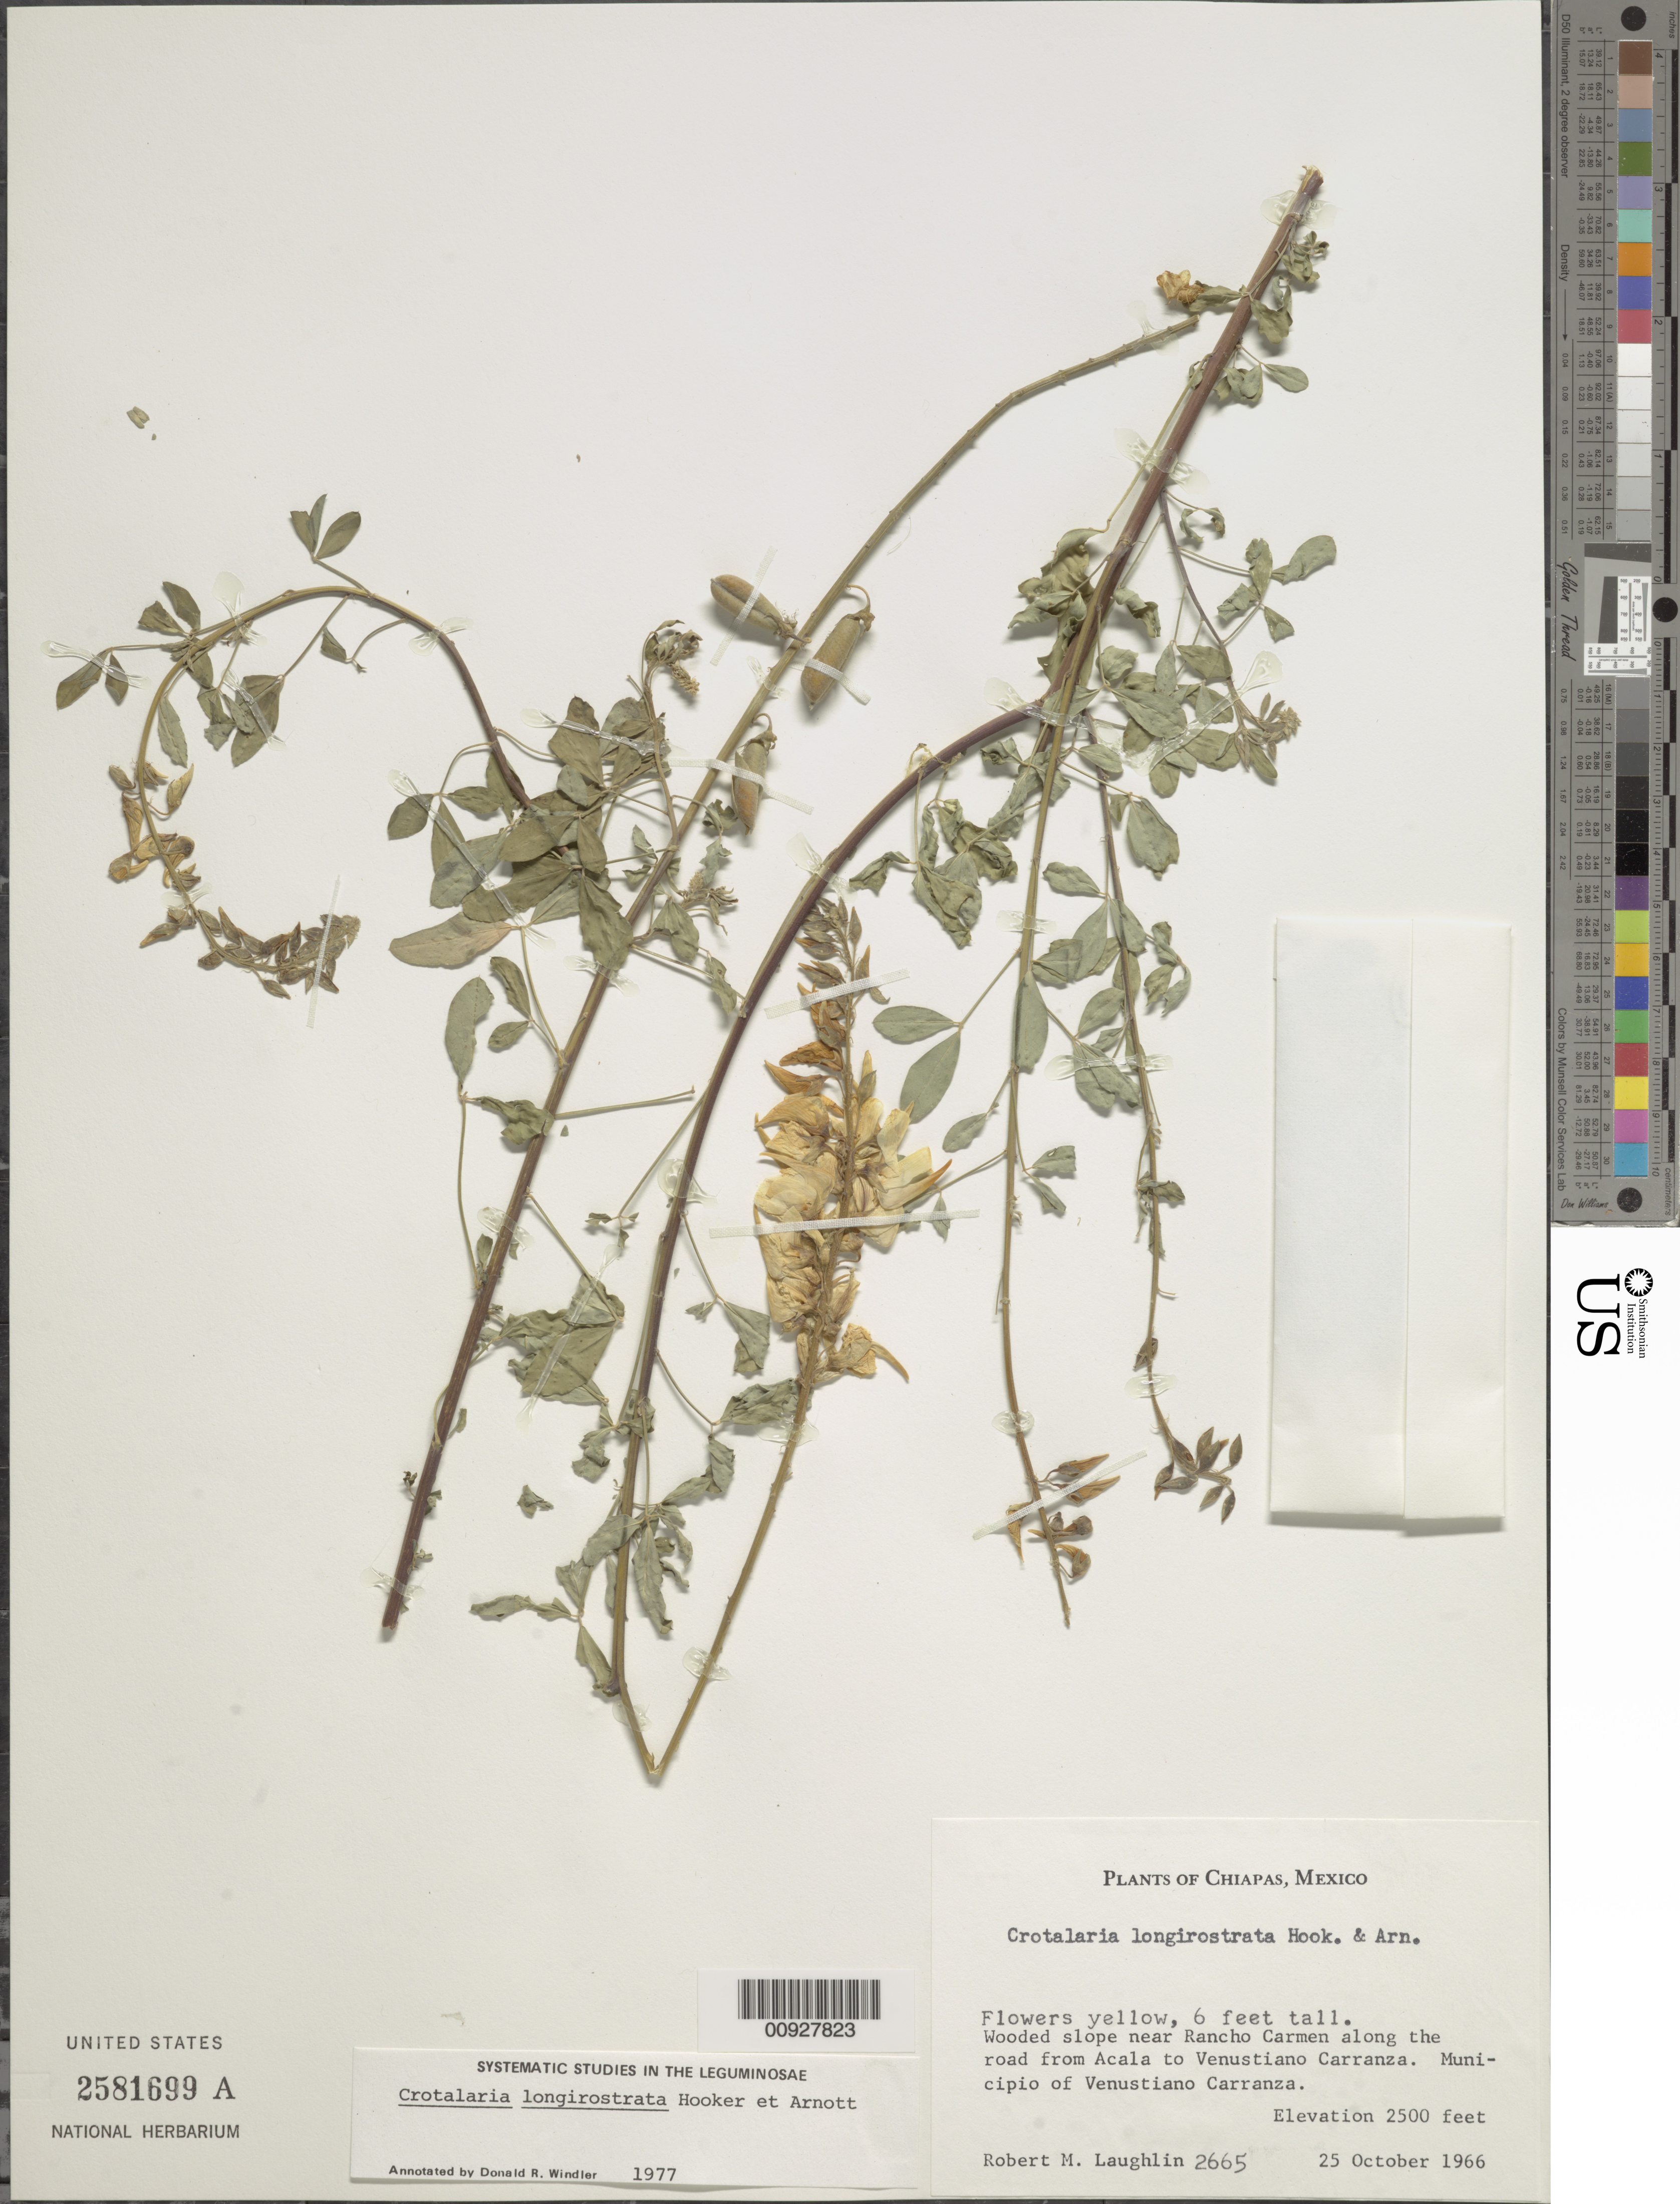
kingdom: Plantae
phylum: Tracheophyta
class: Magnoliopsida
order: Fabales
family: Fabaceae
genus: Crotalaria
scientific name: Crotalaria longirostrata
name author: Hook. & Arn.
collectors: R. M. Laughlin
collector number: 2665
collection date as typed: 25 Oct 1966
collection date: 1966-10-25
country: Mexico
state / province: Chiapas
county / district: Venustiano Carranza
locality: Near Rancho Carmen along the road from Acala to Venustiano Carranza. Municipio of Venustiano Carranza, Chiapas.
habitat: Wooded slope.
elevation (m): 762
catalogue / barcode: US 2581699A